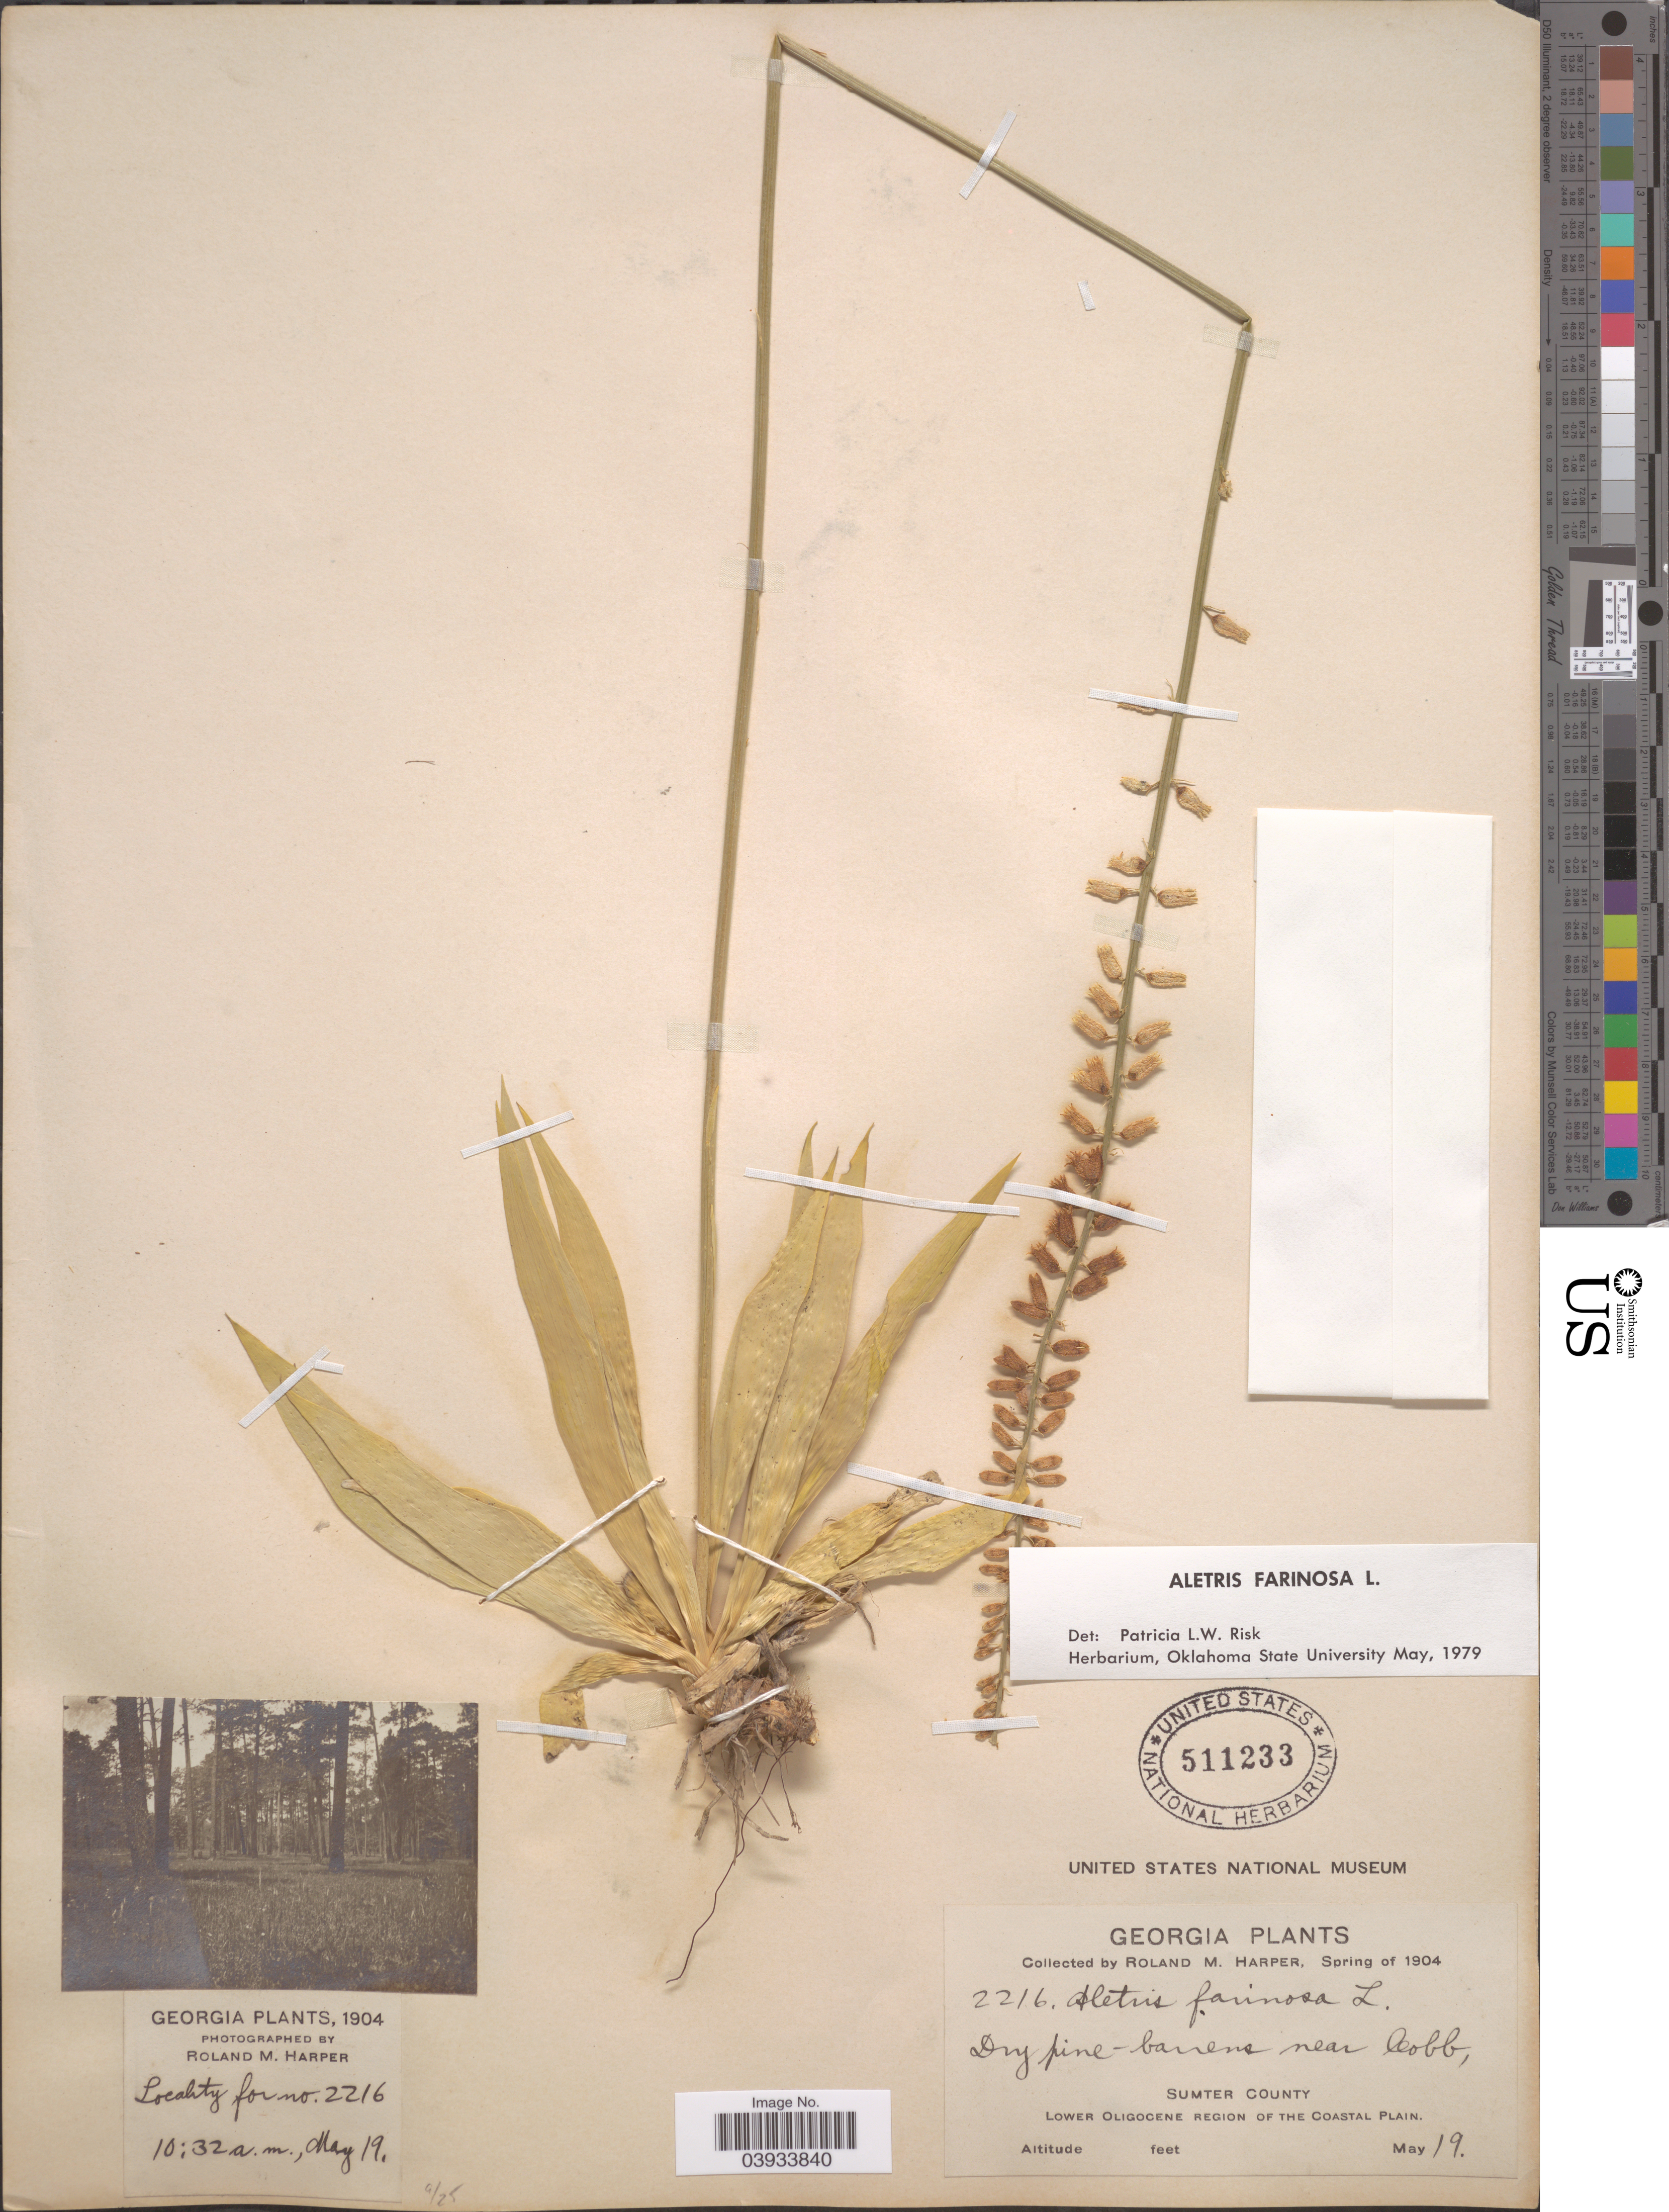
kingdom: Plantae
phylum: Tracheophyta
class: Liliopsida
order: Dioscoreales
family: Nartheciaceae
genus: Aletris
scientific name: Aletris farinosa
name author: L.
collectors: R. M. Harper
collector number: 2216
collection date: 1904-05-19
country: United States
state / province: Georgia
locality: Near Cobb. Sumter County. Lower Oligocene region of the Coastal Plain.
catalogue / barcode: US 511233